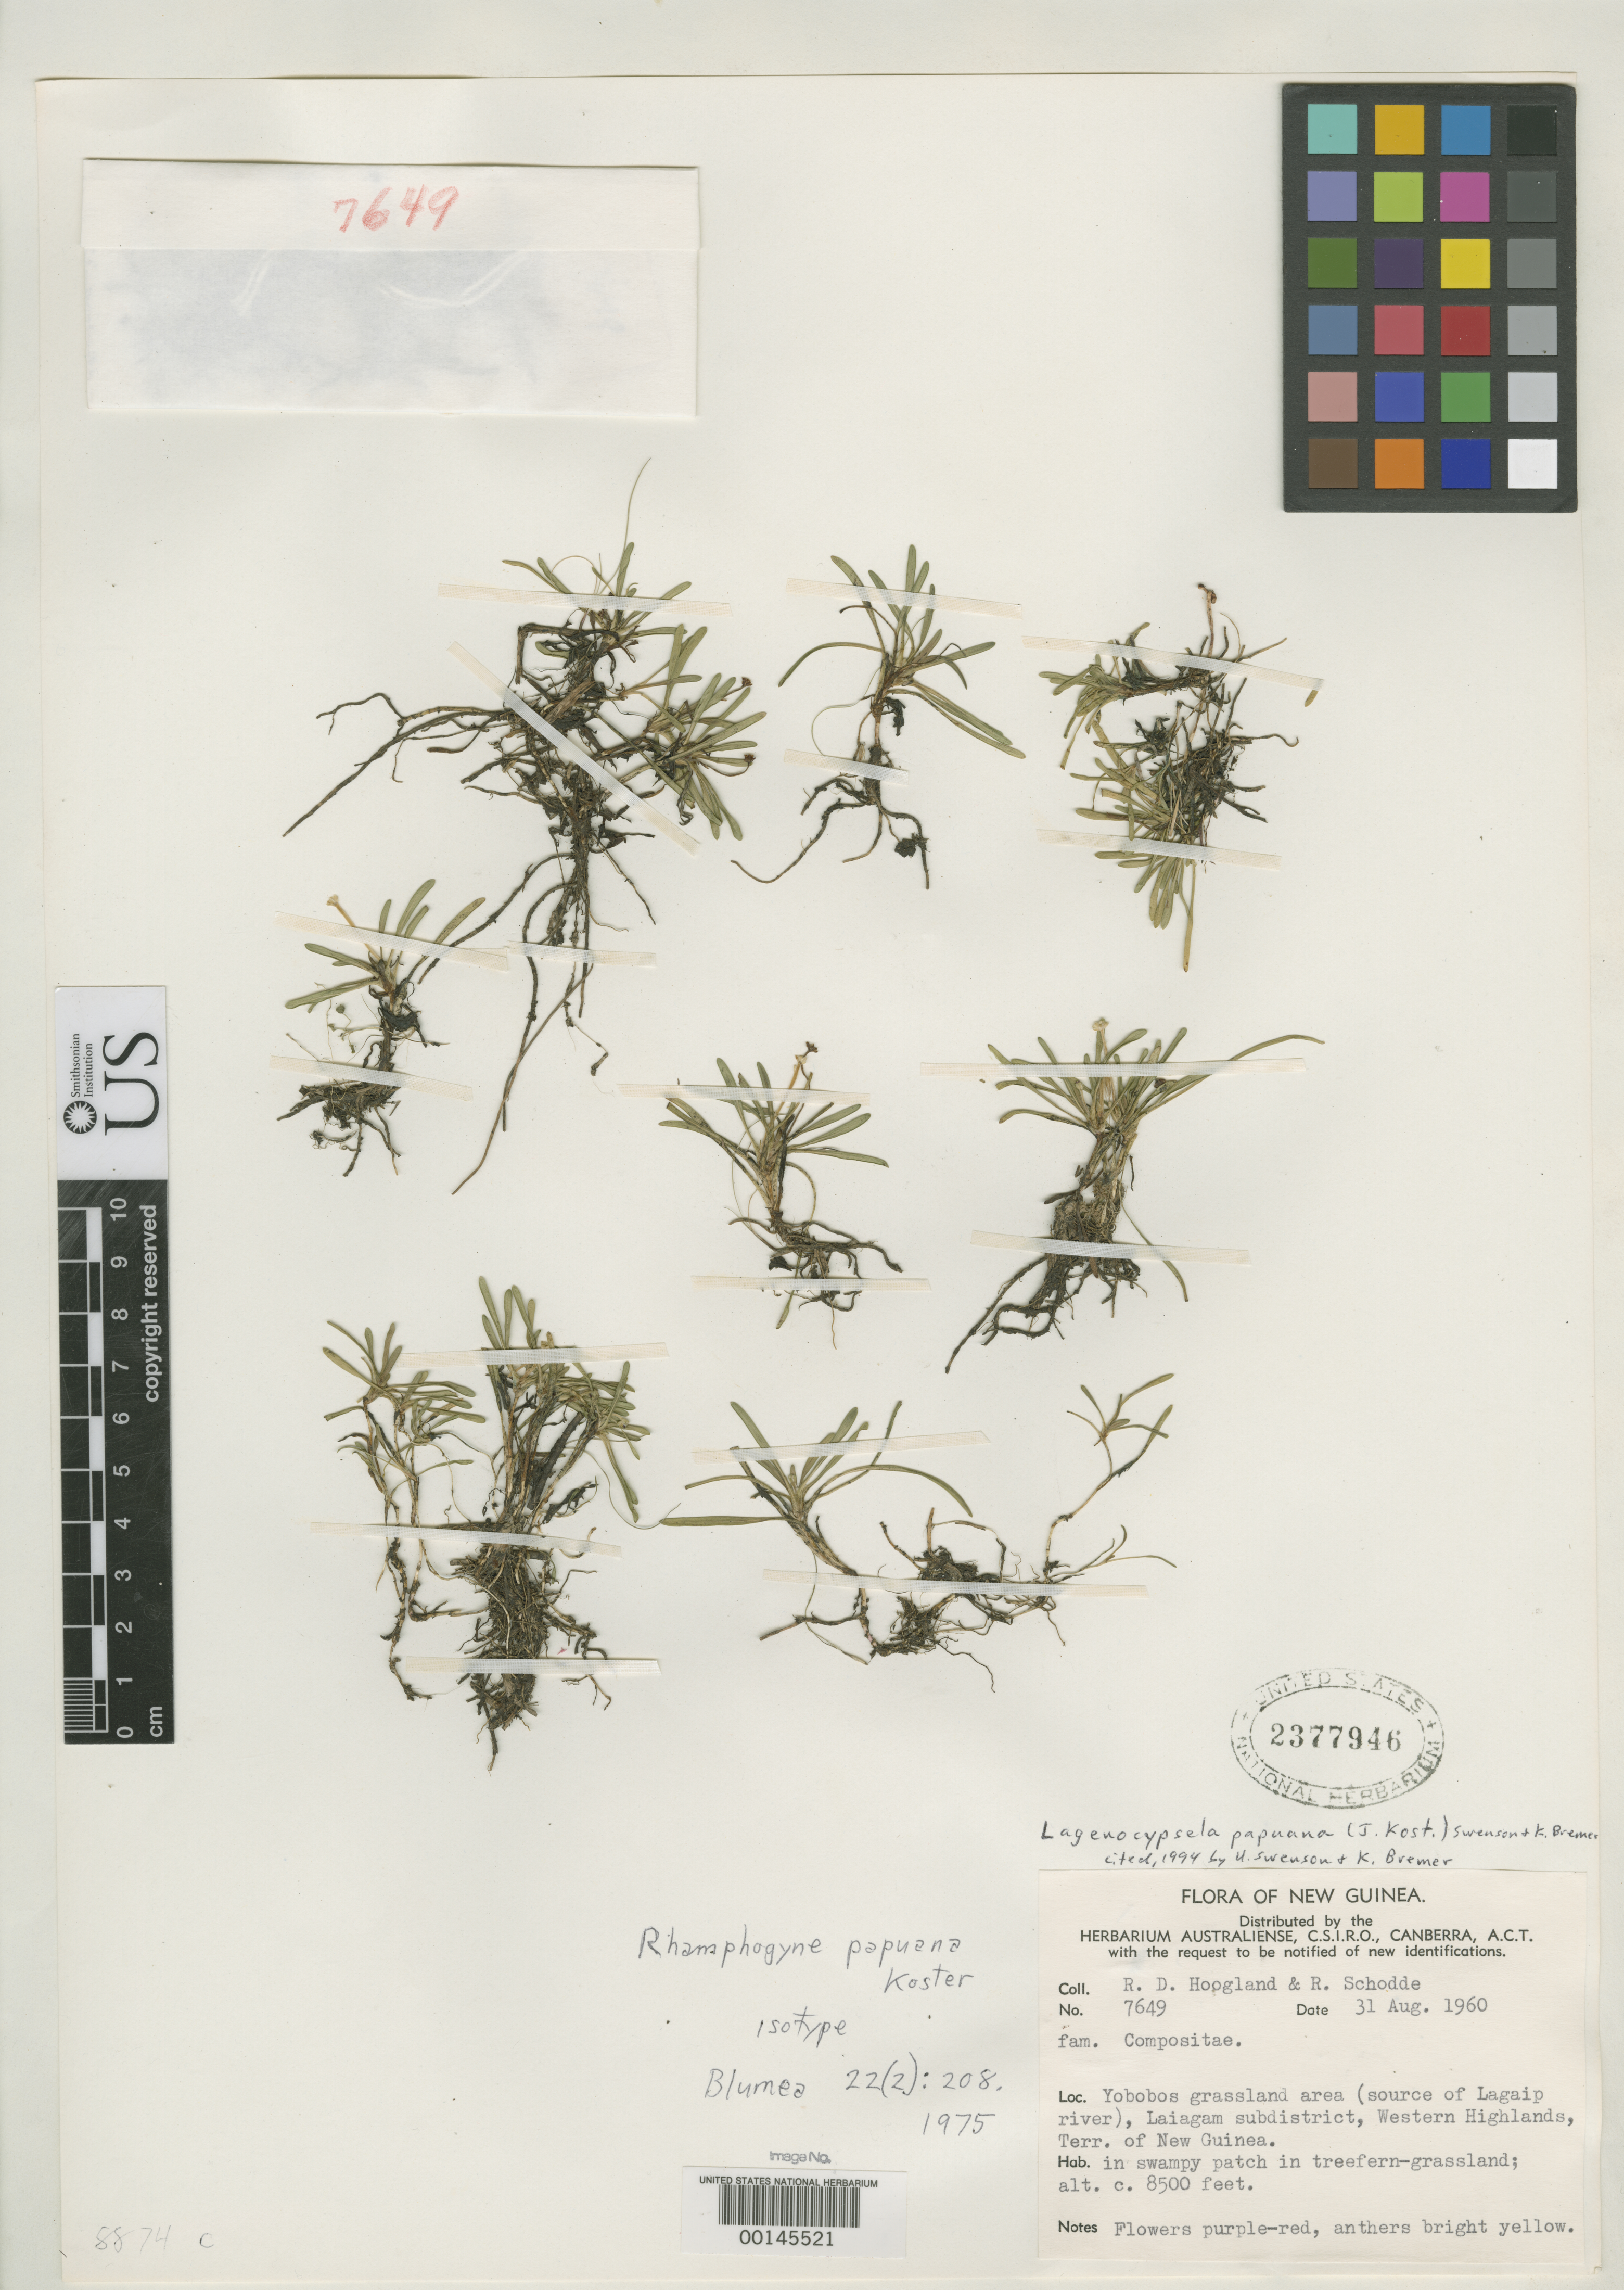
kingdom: Plantae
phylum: Tracheophyta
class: Magnoliopsida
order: Asterales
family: Asteraceae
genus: Rhamphogyne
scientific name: Rhamphogyne papuana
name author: Koster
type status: Isotype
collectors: R. D. Hoogland & R. Schodde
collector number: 7649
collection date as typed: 31 Aug 1960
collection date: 1960-08-31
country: Papua New Guinea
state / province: Enga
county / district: Laiagam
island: New Guinea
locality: Laiagam Dist., Yobobos Grasslands.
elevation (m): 2591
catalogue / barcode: US 2377946